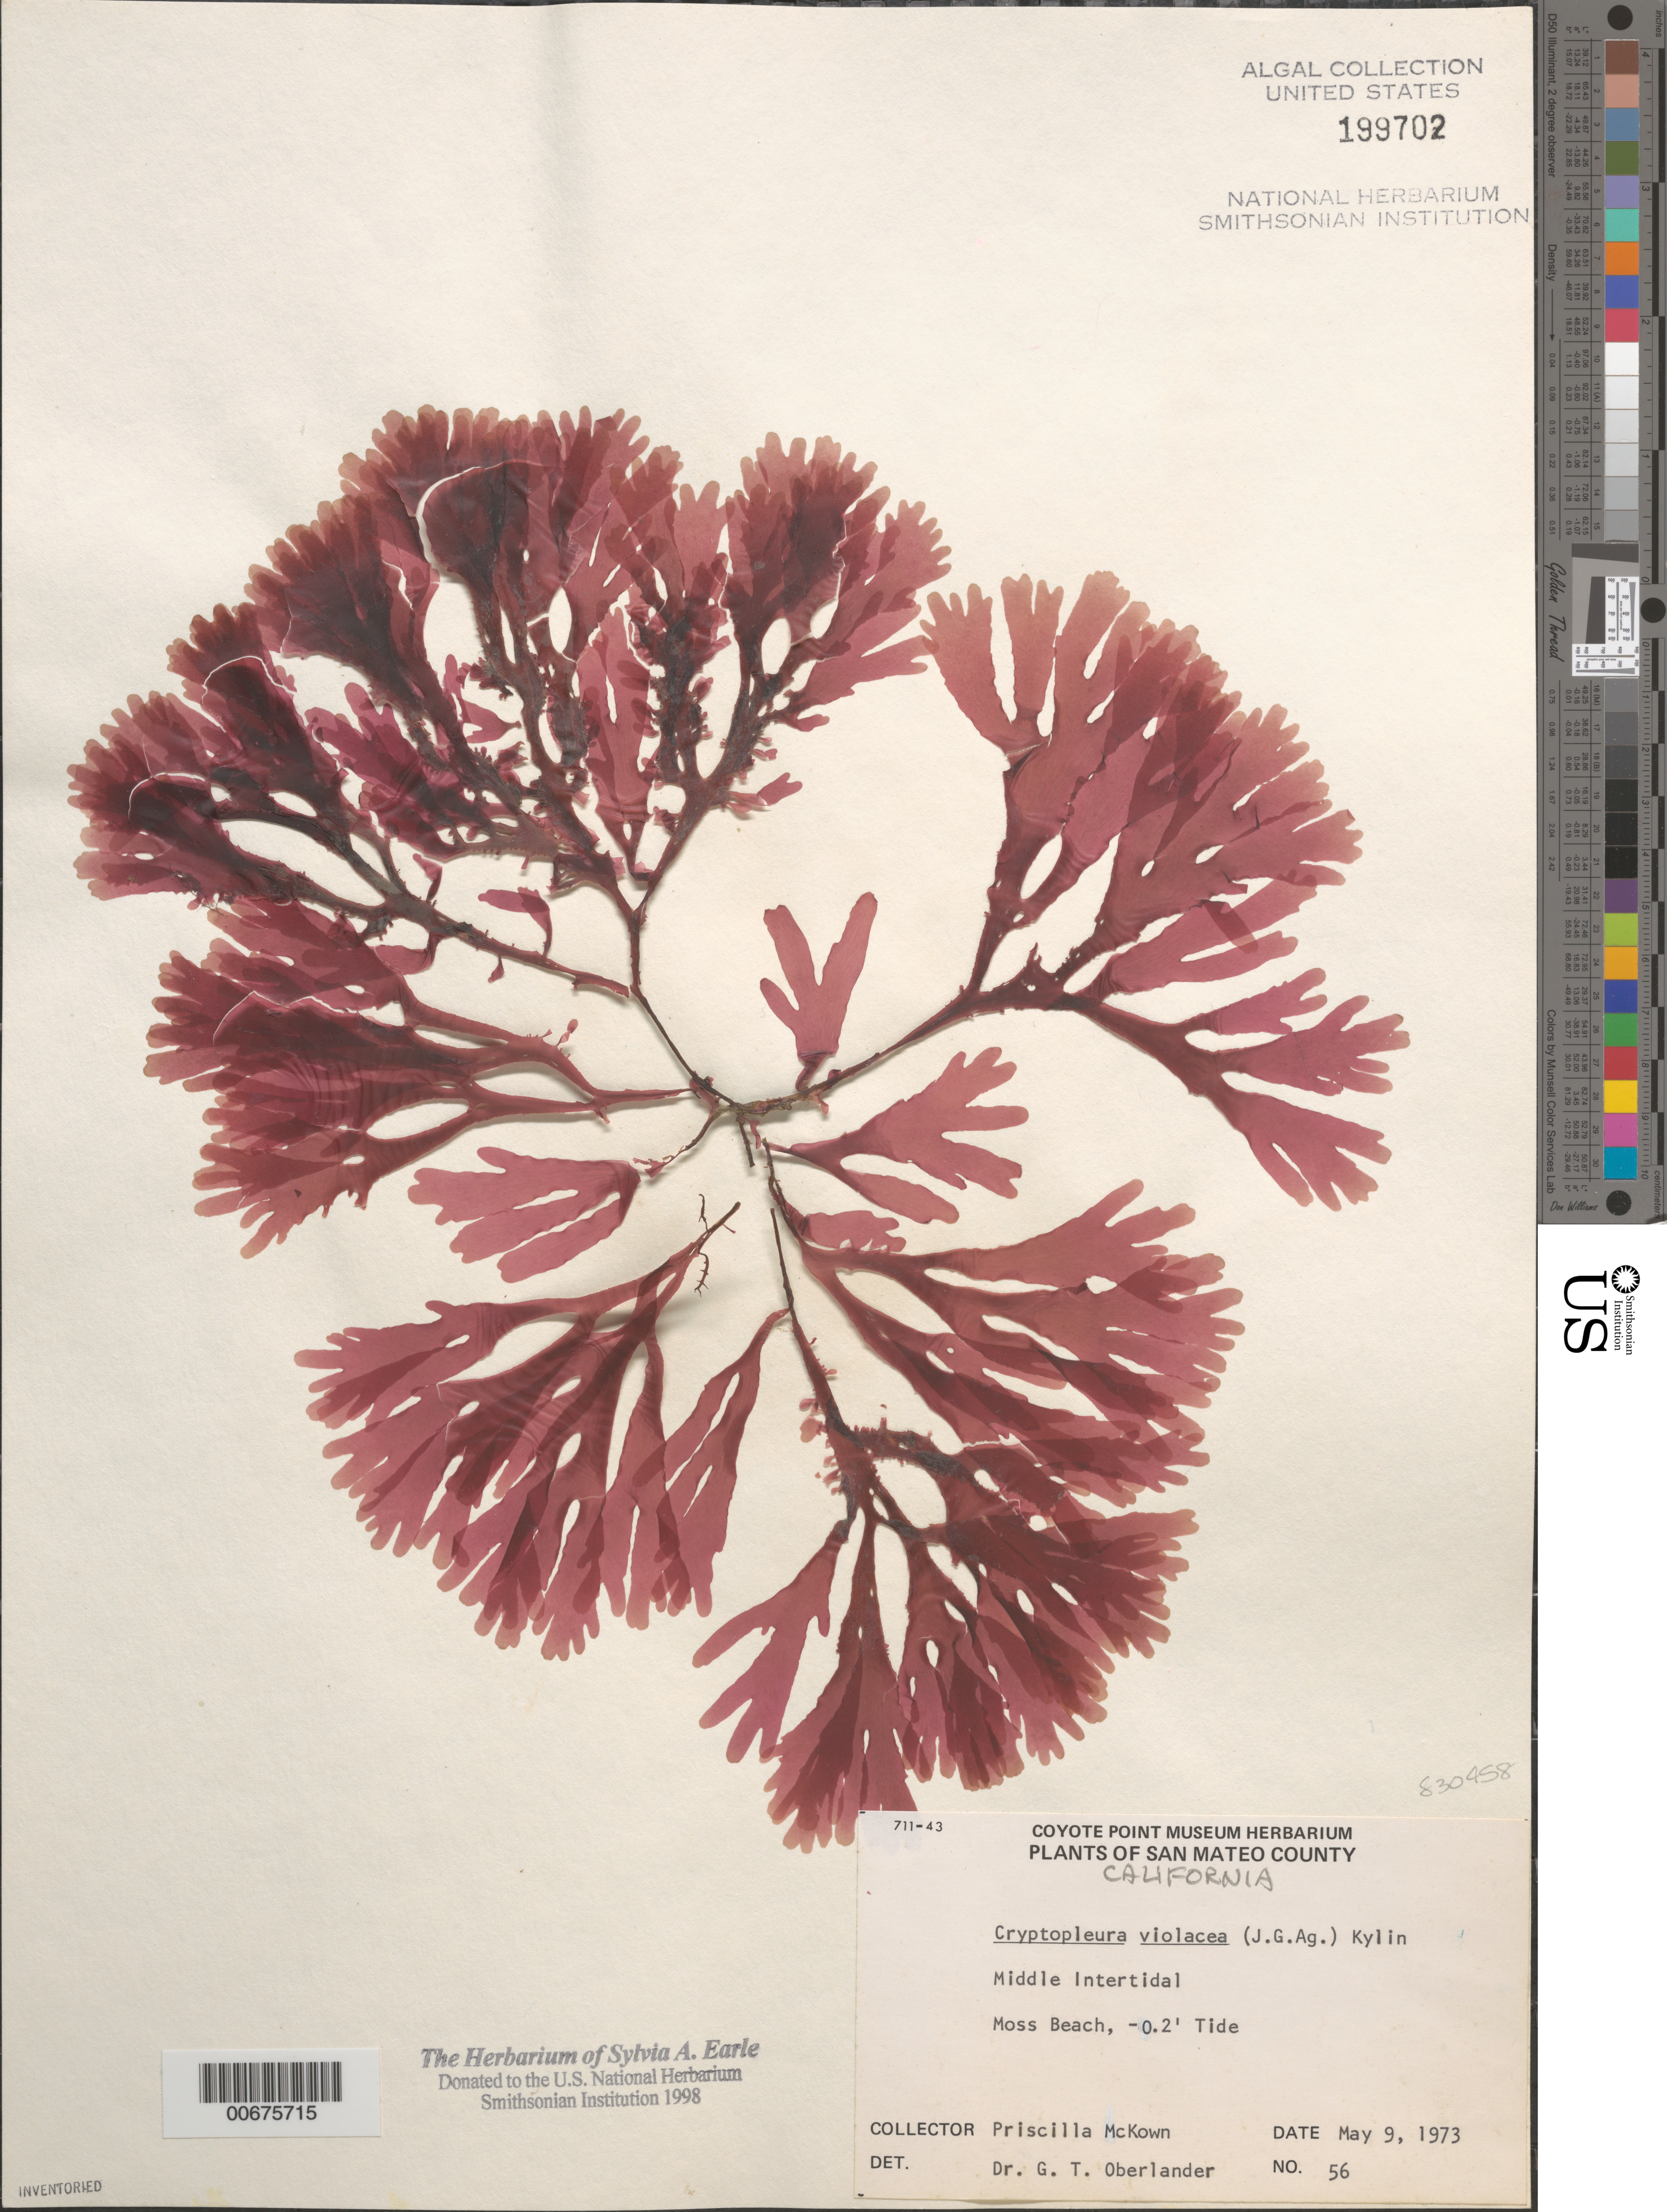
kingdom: Plantae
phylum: Rhodophyta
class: Florideophyceae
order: Ceramiales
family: Delesseriaceae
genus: Cryptopleura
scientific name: Cryptopleura violacea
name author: (J. Ag.) Kylin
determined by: Oberlander, G. T.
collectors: P. McKown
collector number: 56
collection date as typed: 09 May 1973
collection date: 1973-05-09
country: United States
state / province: California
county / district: San Mateo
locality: Moss Beach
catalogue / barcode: US 199702